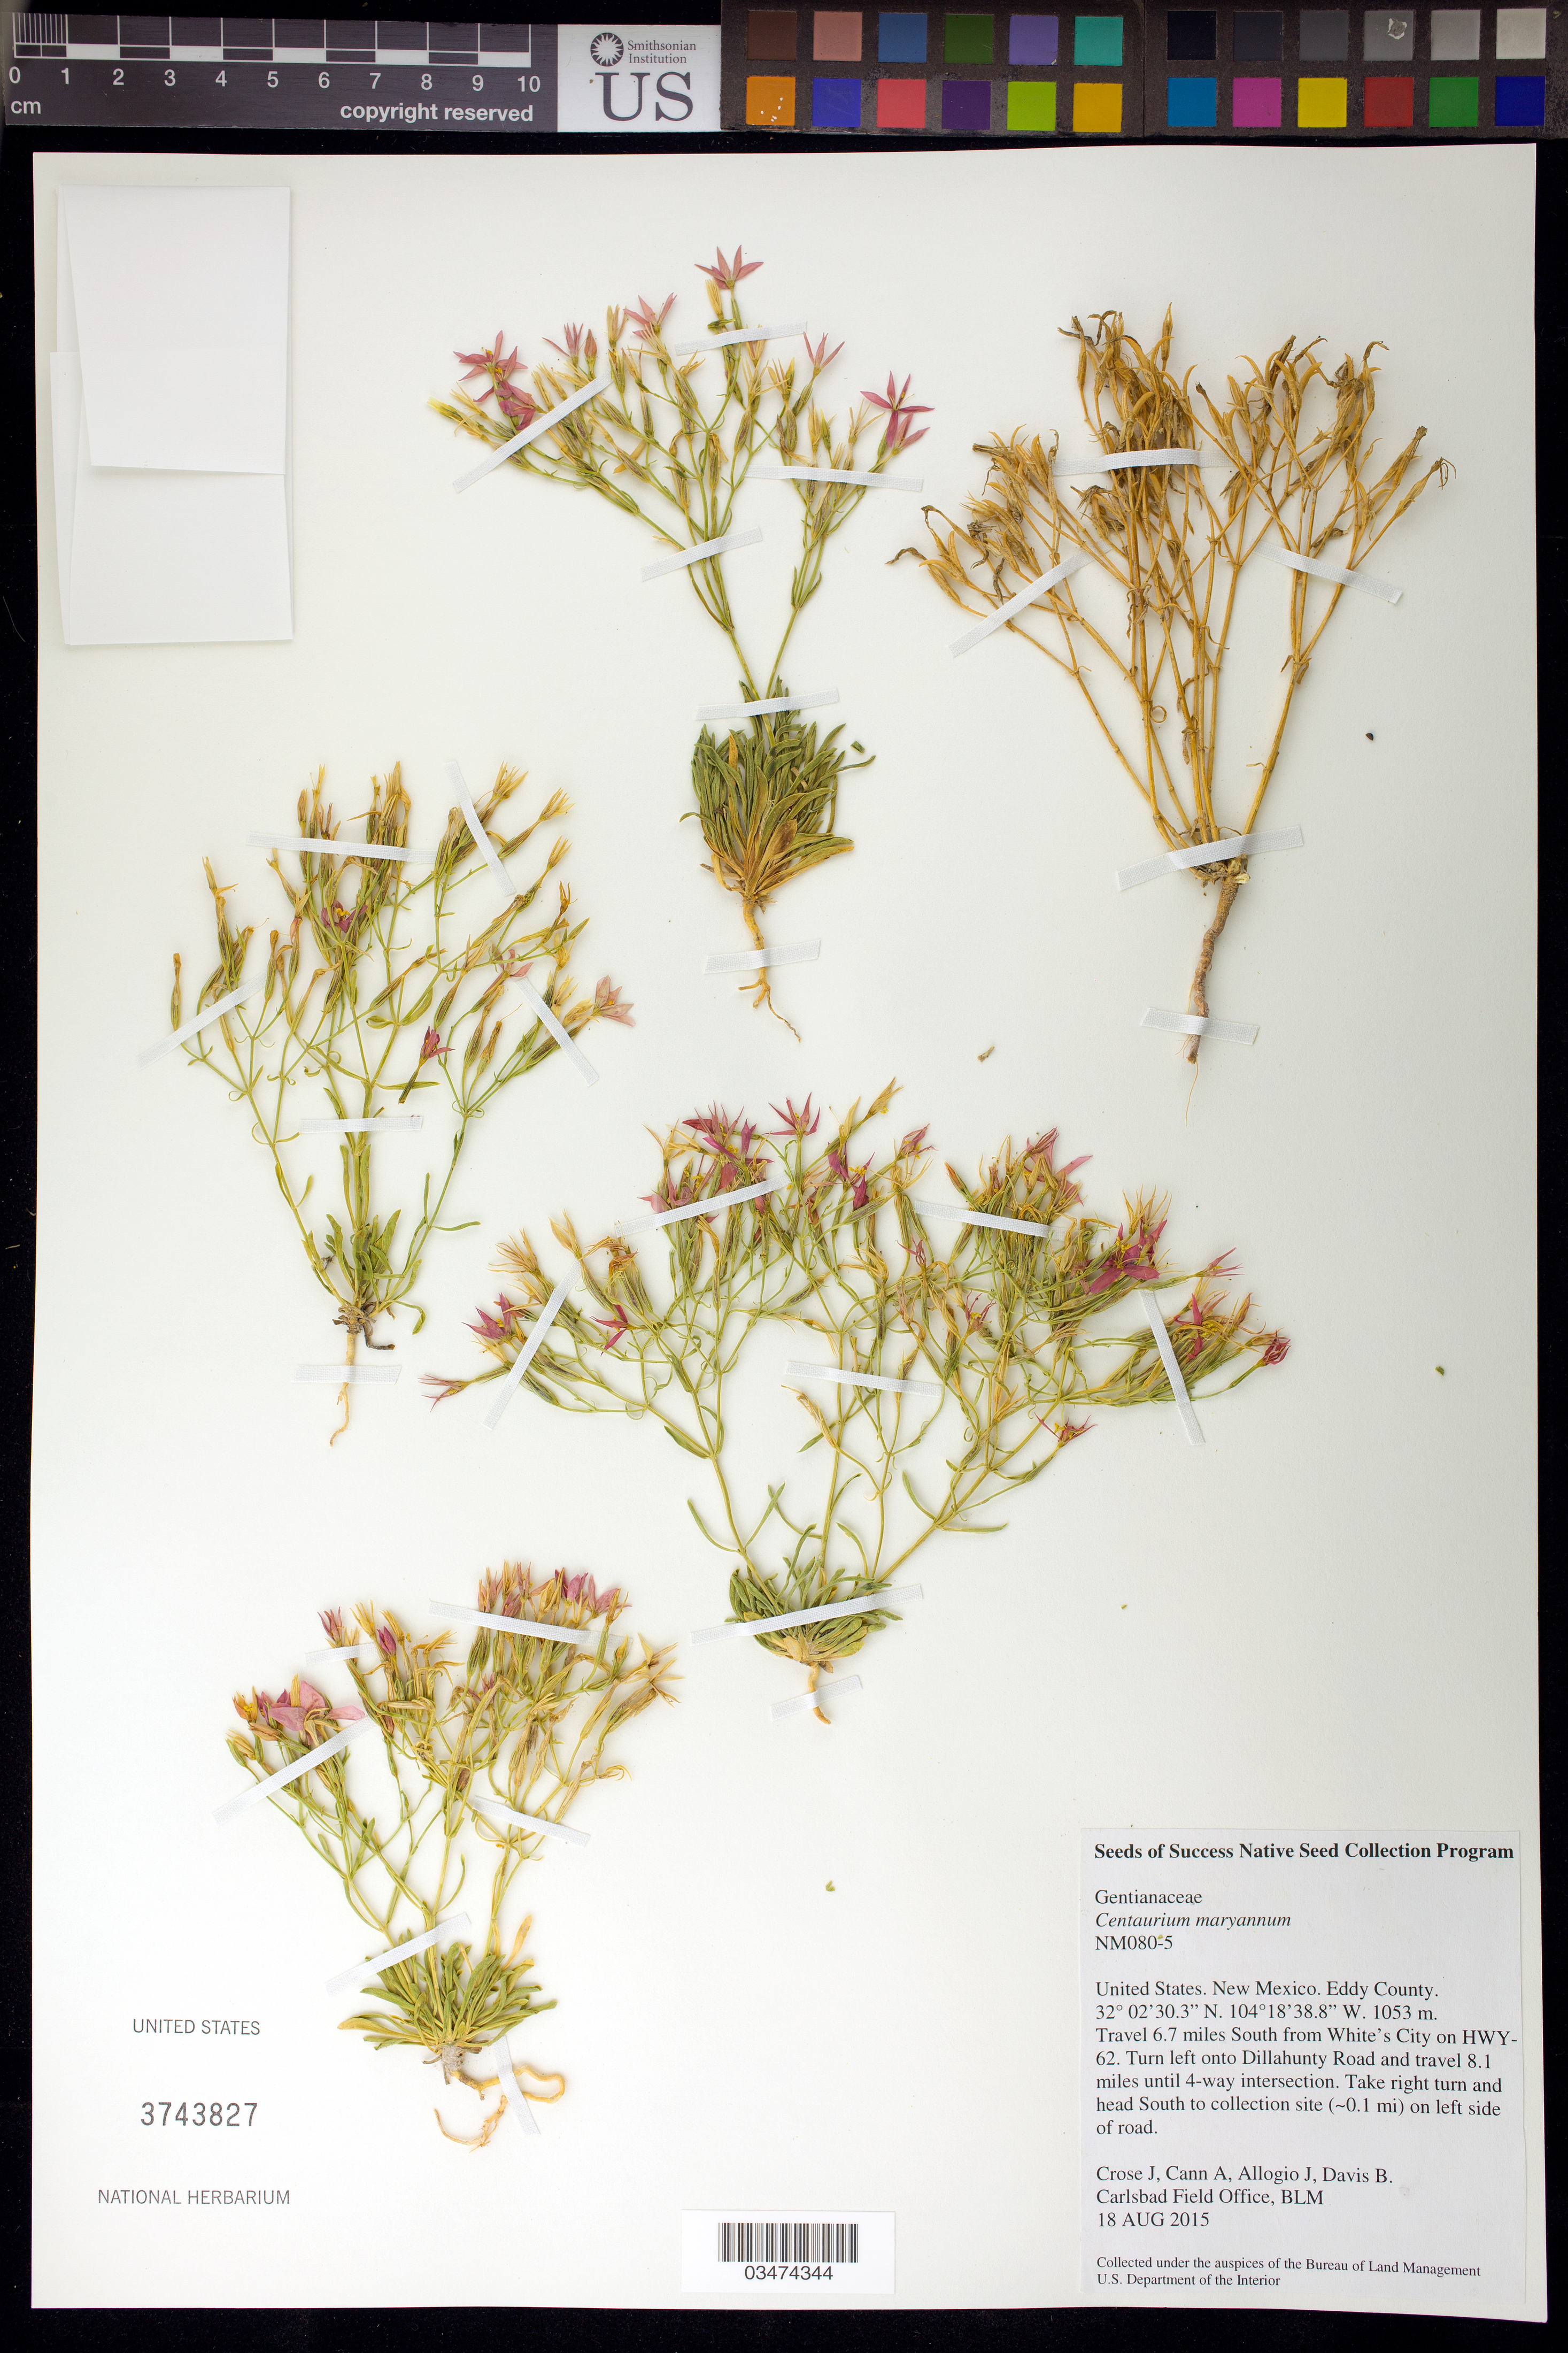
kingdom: Plantae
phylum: Tracheophyta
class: Magnoliopsida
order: Gentianales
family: Gentianaceae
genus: Centaurium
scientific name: Centaurium maryannum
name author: B.L. Turner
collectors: J. Crose, A. Cann, J. Allogio & B. Davis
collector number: NM080-5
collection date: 2015-08-18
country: United States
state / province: New Mexico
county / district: Eddy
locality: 6.7 mi. S from White's City on Hwy 62, turn left onto Dillahunty Rd. for 8.1 mi. until 4-way intersection.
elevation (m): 1053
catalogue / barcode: US 3743827